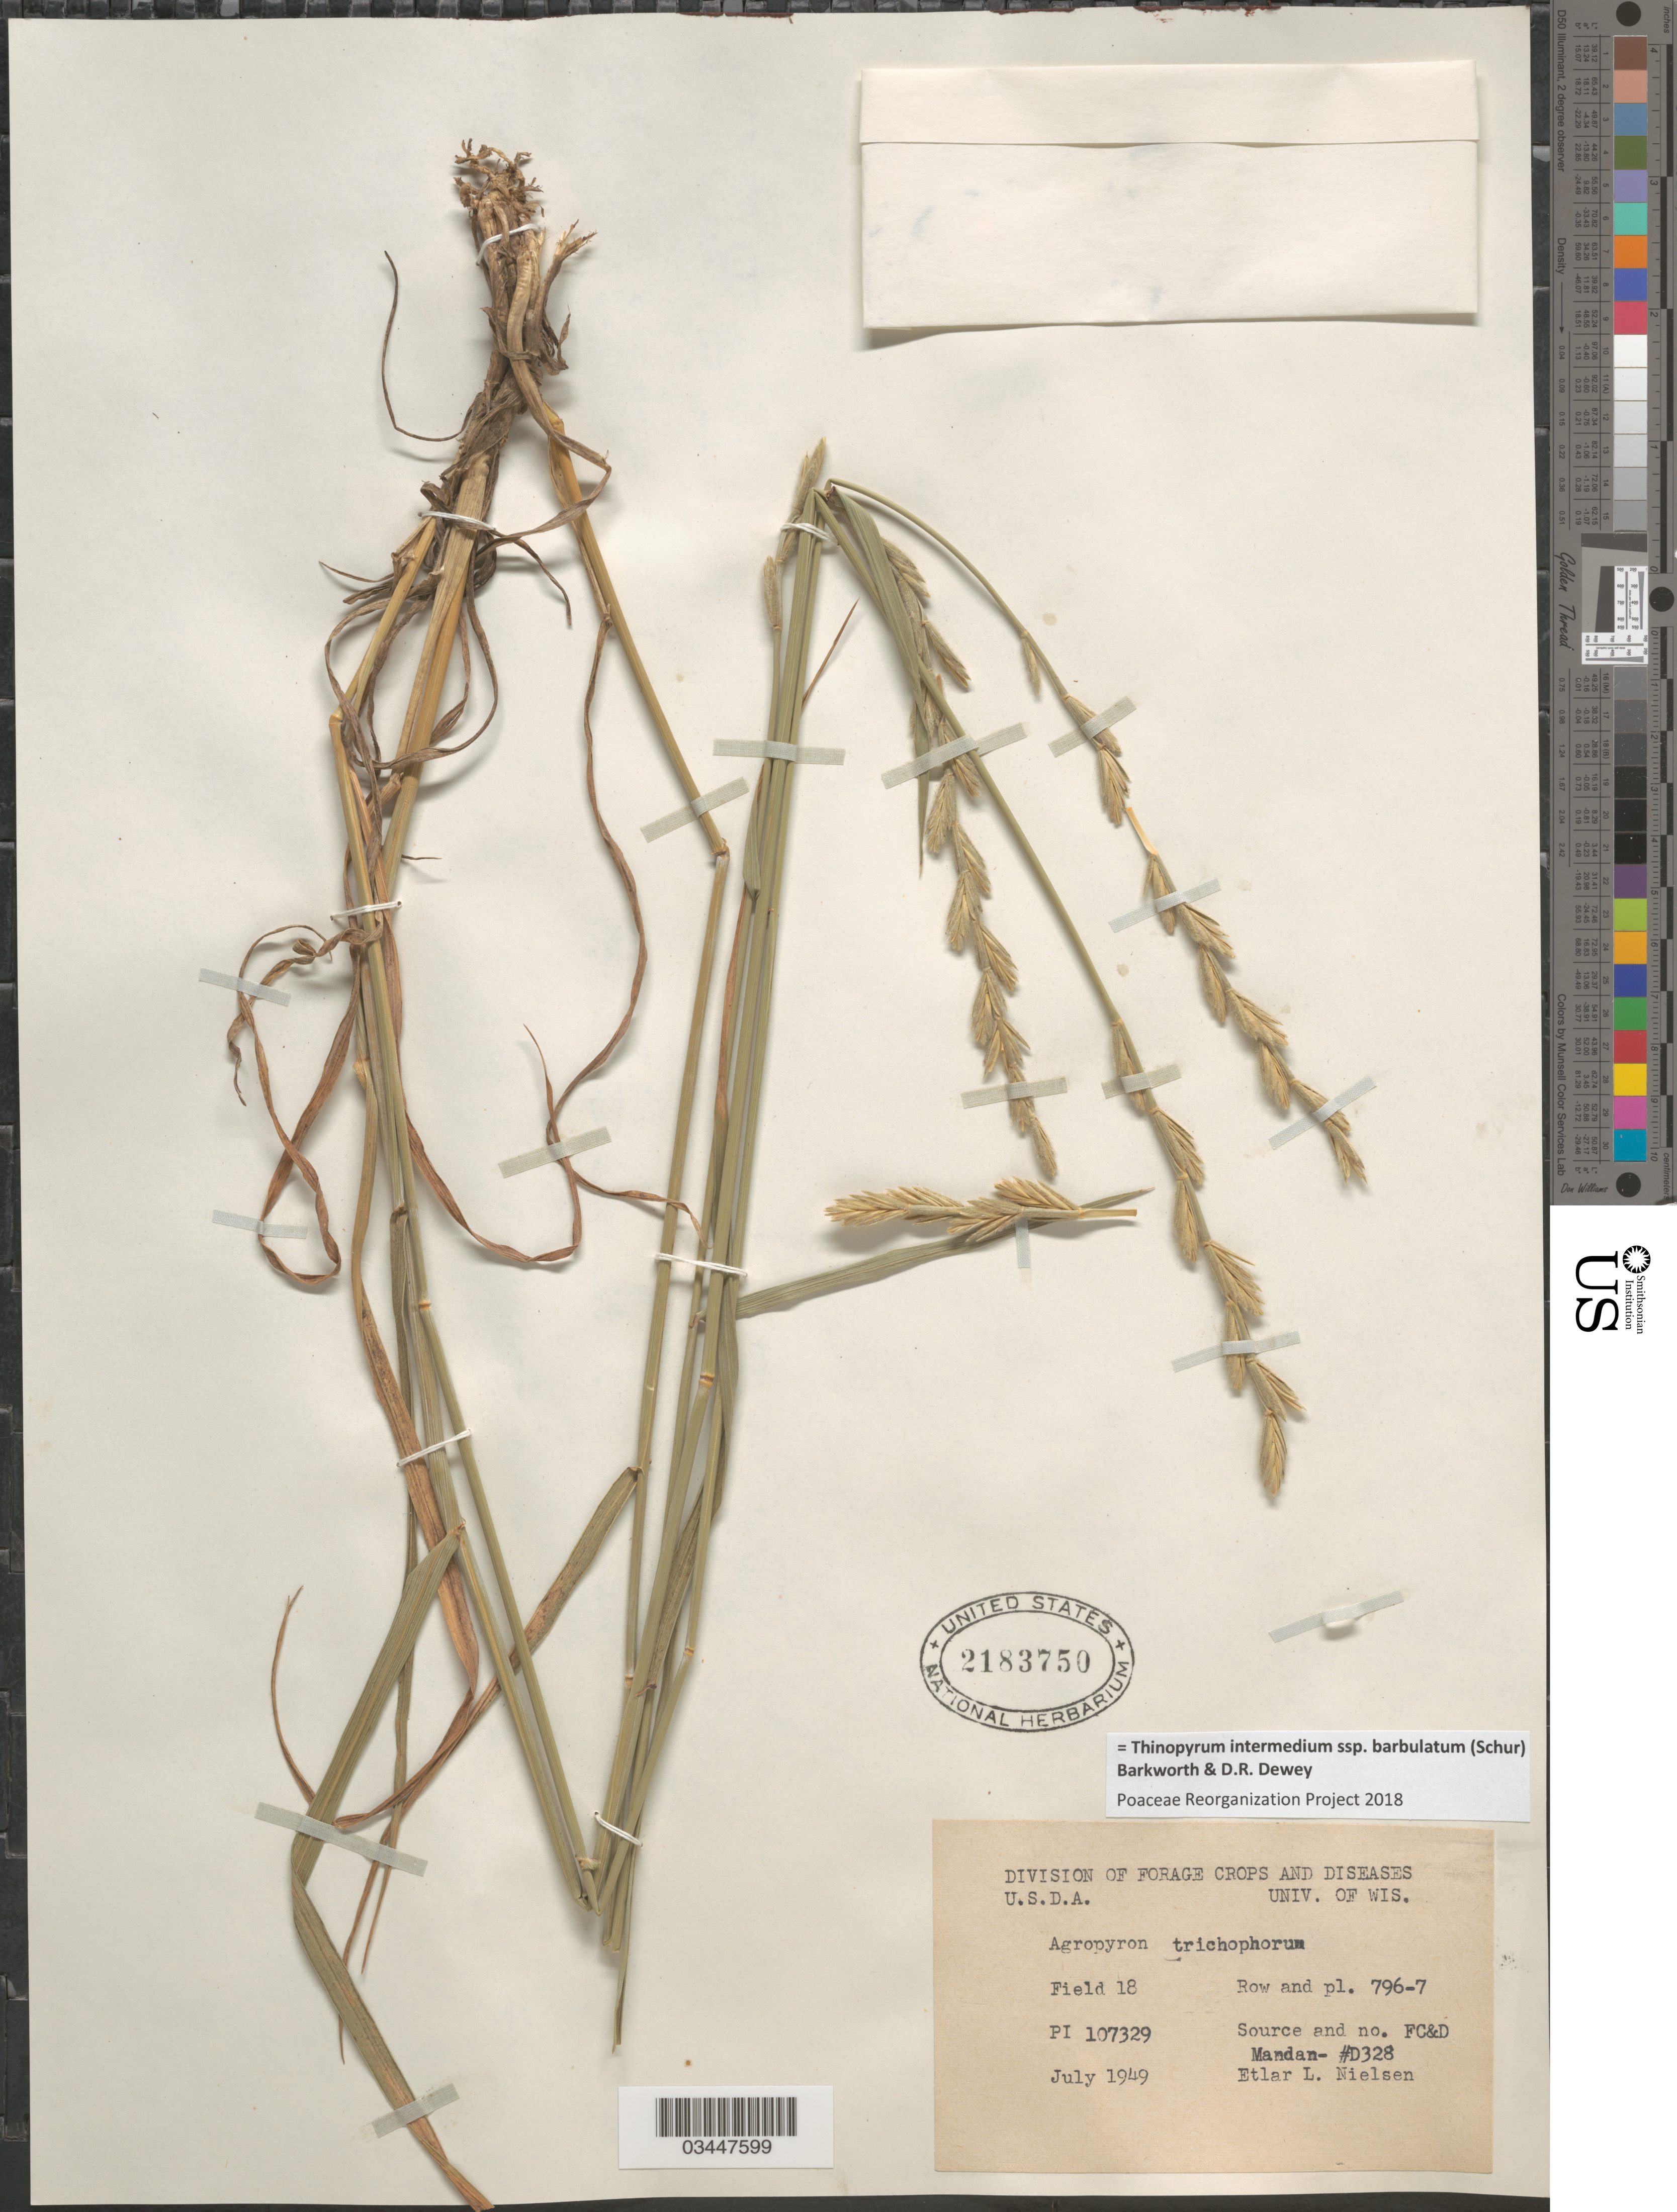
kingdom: Plantae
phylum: Tracheophyta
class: Liliopsida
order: Poales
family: Poaceae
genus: Thinopyrum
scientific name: Thinopyrum intermedium subsp. barbulatum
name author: (Schur) Barkworth & Dewey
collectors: E. L. Nielsen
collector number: PI107329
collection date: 1949-07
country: United States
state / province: Washington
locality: Field 18. Row and pl. 796-7.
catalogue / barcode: US 2183750